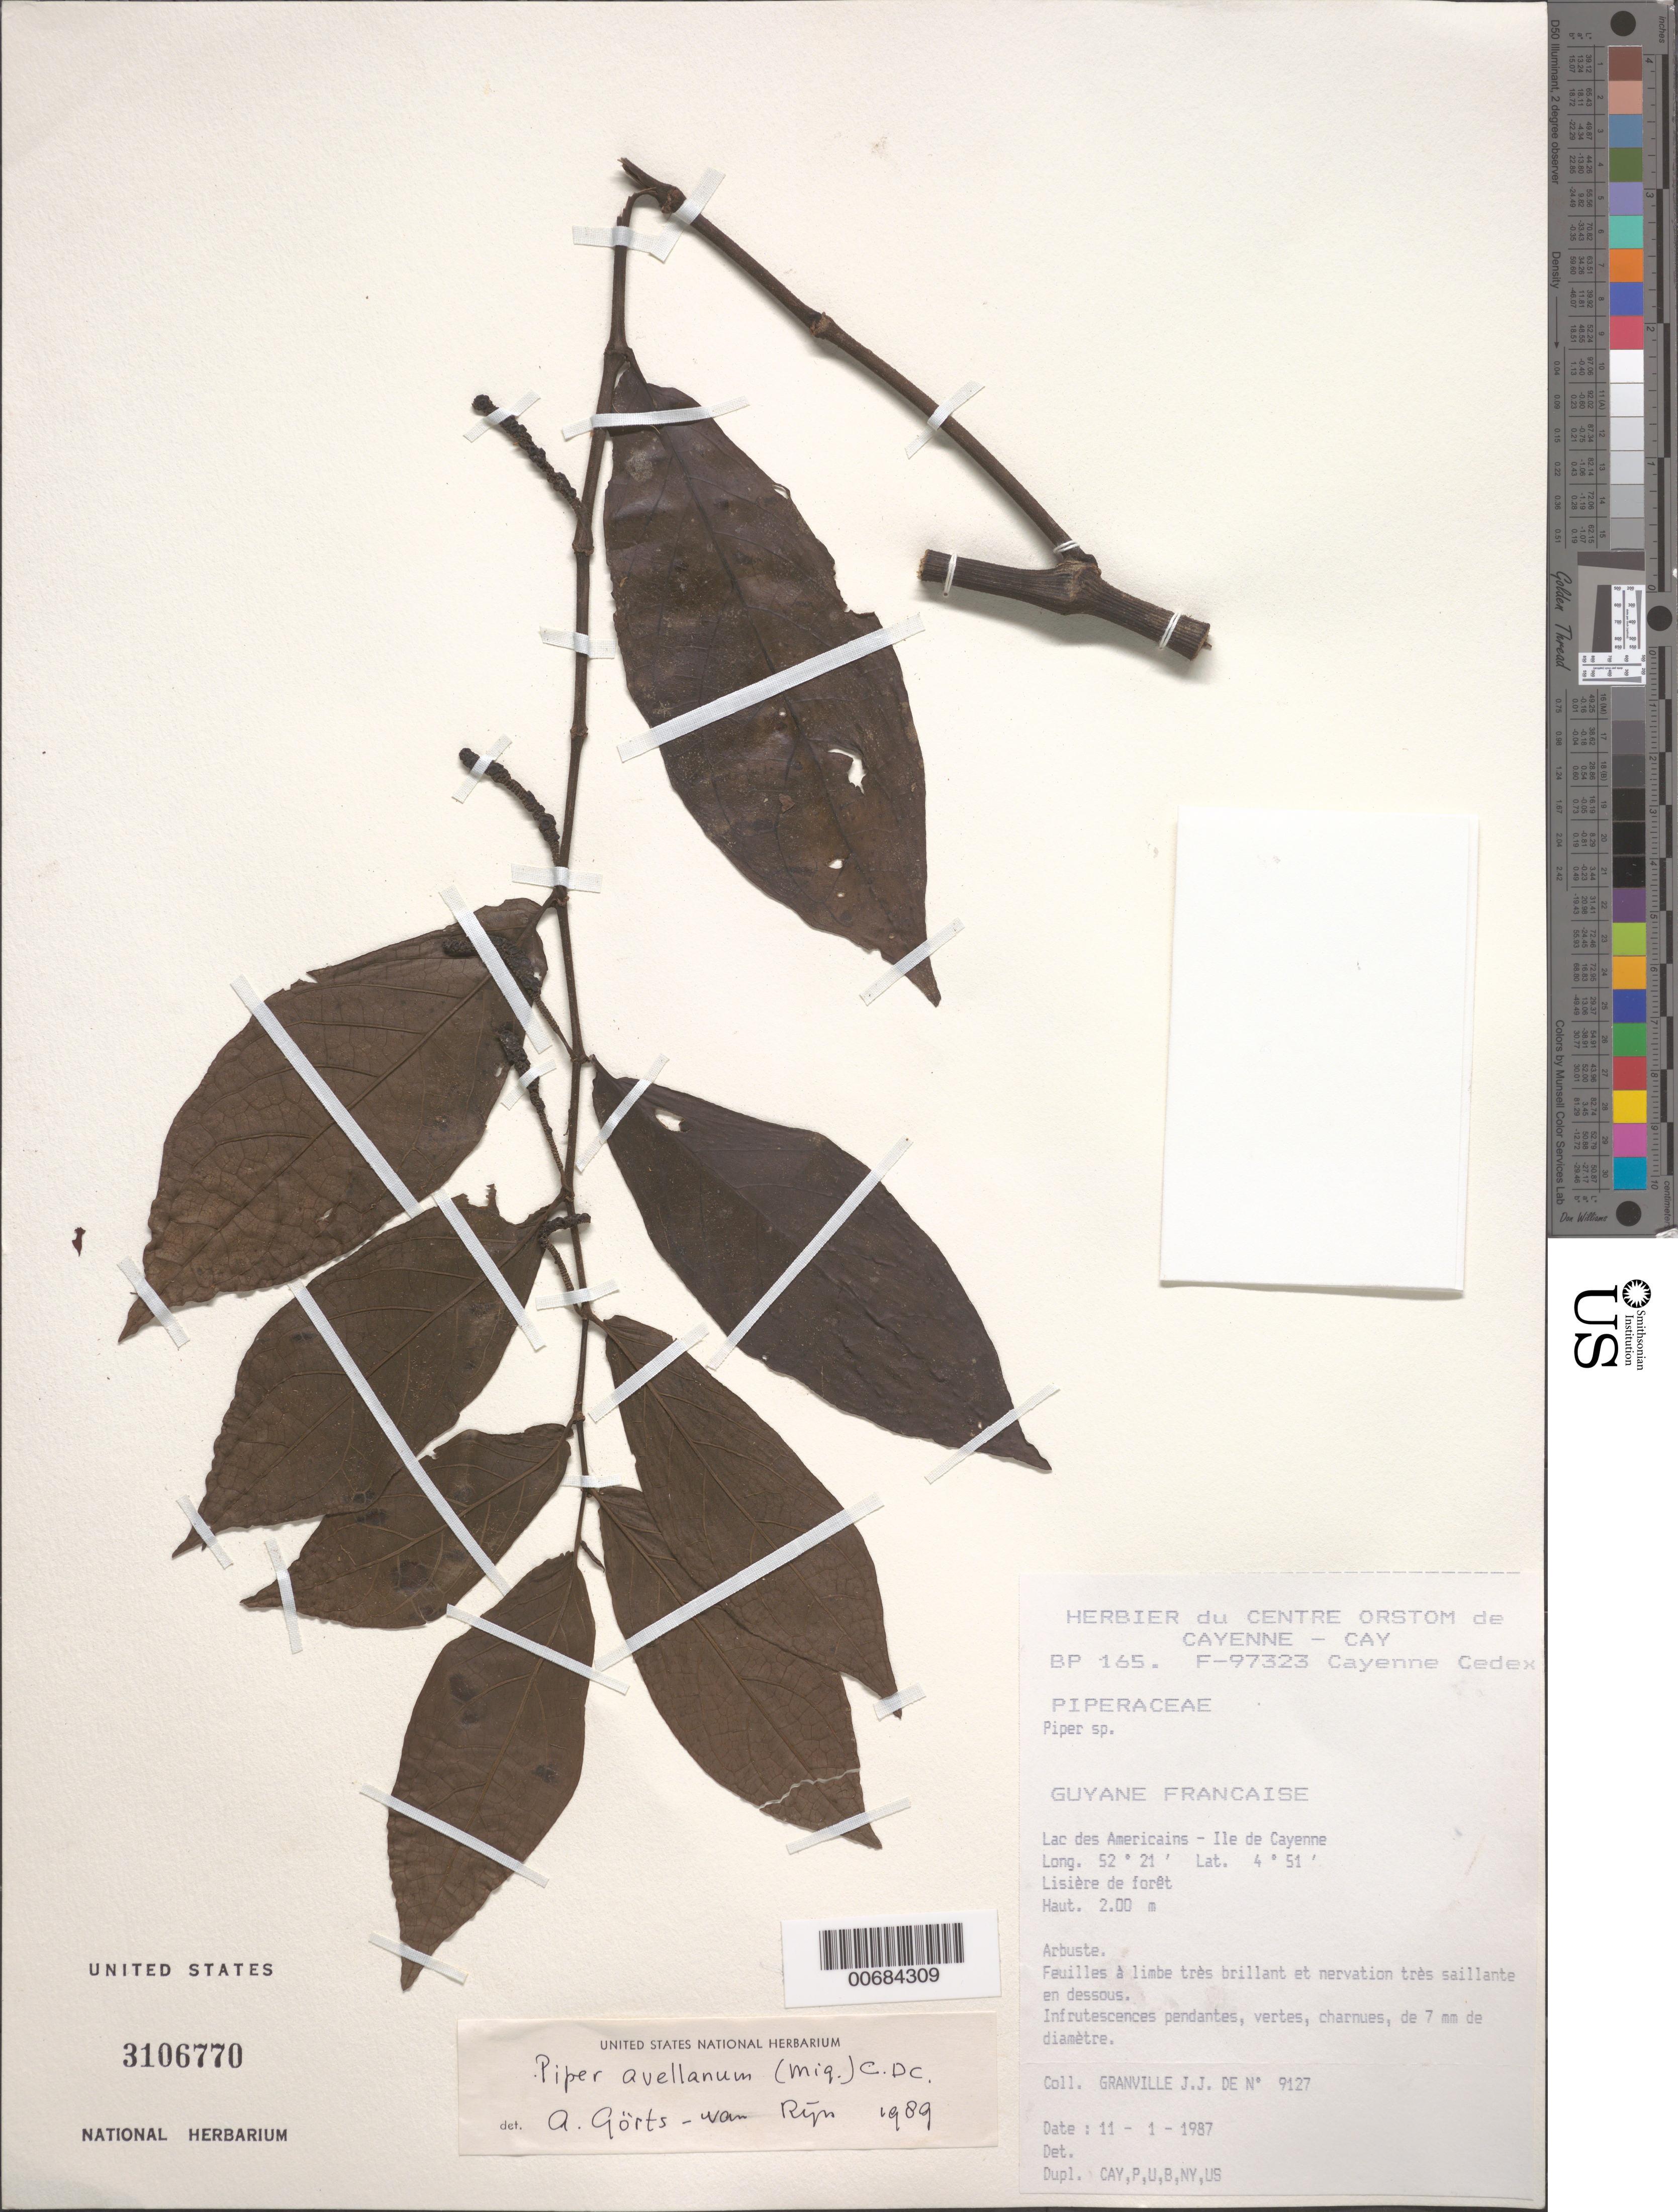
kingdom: Plantae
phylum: Tracheophyta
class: Magnoliopsida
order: Piperales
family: Piperaceae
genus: Piper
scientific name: Piper wachenheimii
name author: Trel.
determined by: Görts-van Rijn, A. R. A.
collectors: J.-J. de Granville et al.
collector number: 9127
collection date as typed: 11-Jan-87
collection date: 1987-01-11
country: French Guiana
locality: Lac des Américains, Ile de Cayenne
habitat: Lisière de forêt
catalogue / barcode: US 3106770